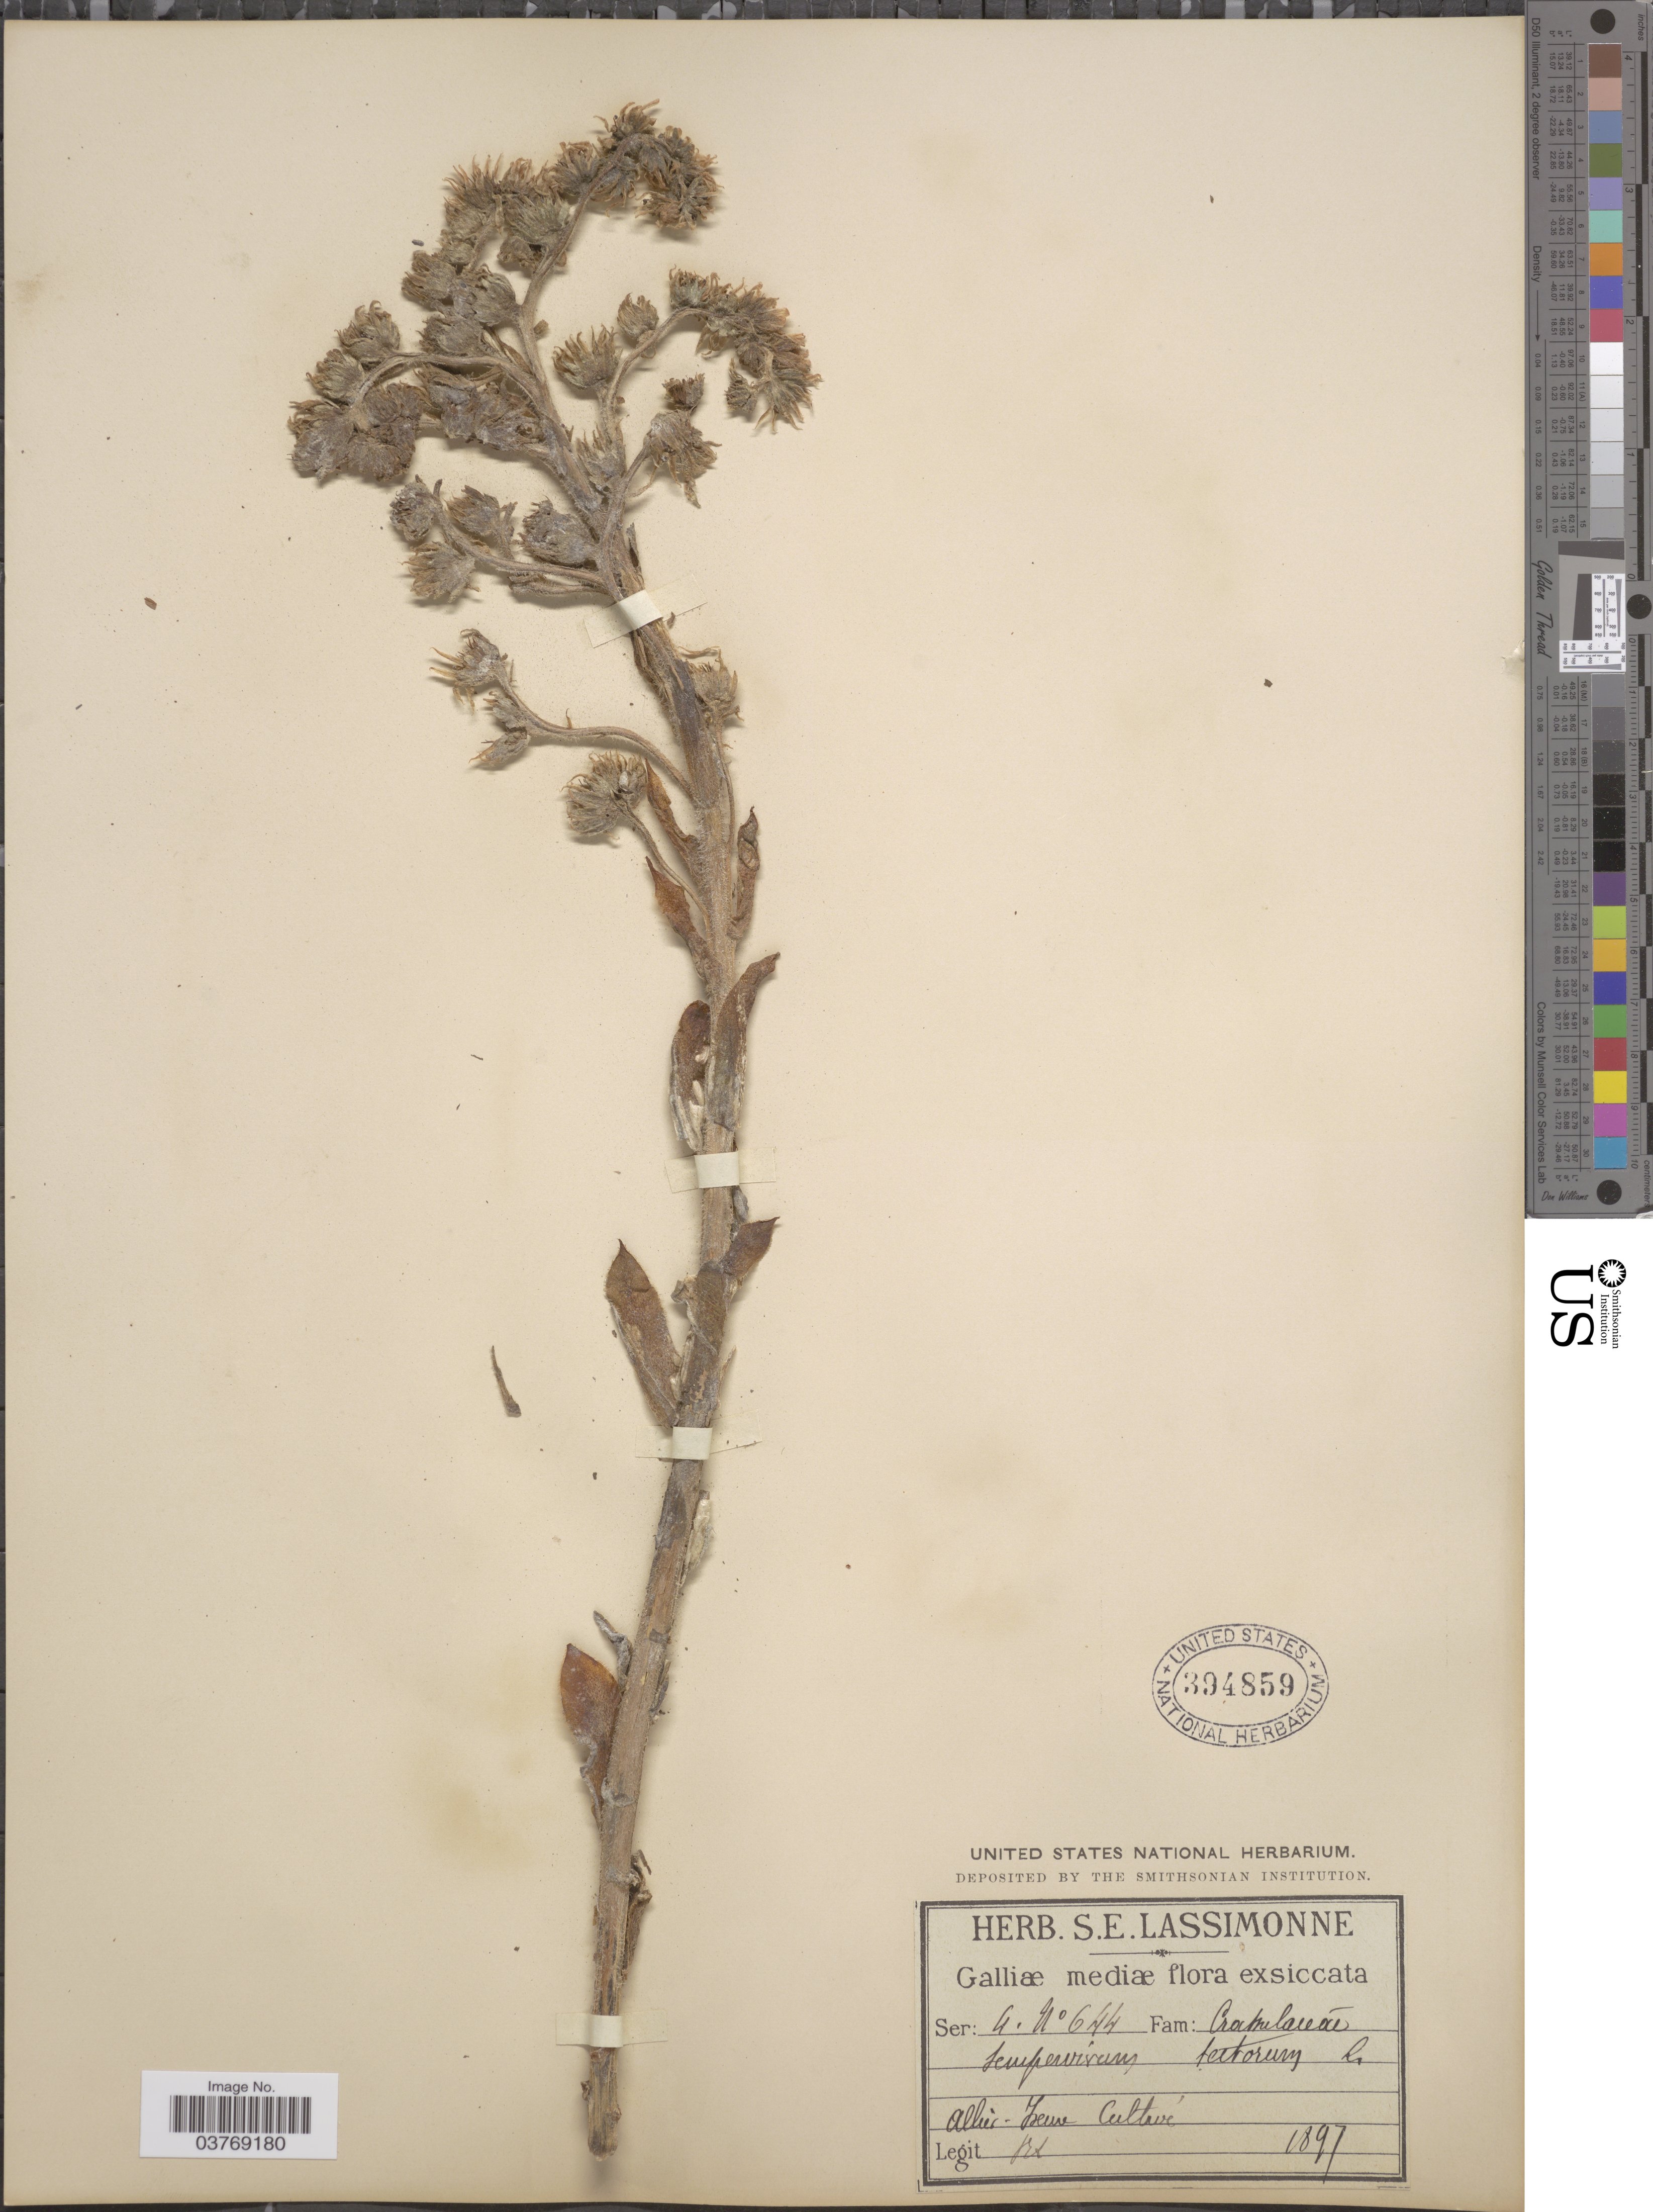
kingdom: Plantae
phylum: Tracheophyta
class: Magnoliopsida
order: Saxifragales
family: Crassulaceae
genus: Sempervivum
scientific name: Sempervivum tectorum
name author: L.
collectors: S. Lassimonne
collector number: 644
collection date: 1897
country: France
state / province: Auvergne-Rhône-Alpes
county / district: Isère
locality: Galliæ mediæ. Allier - Isere Cultive.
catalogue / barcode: US 394859